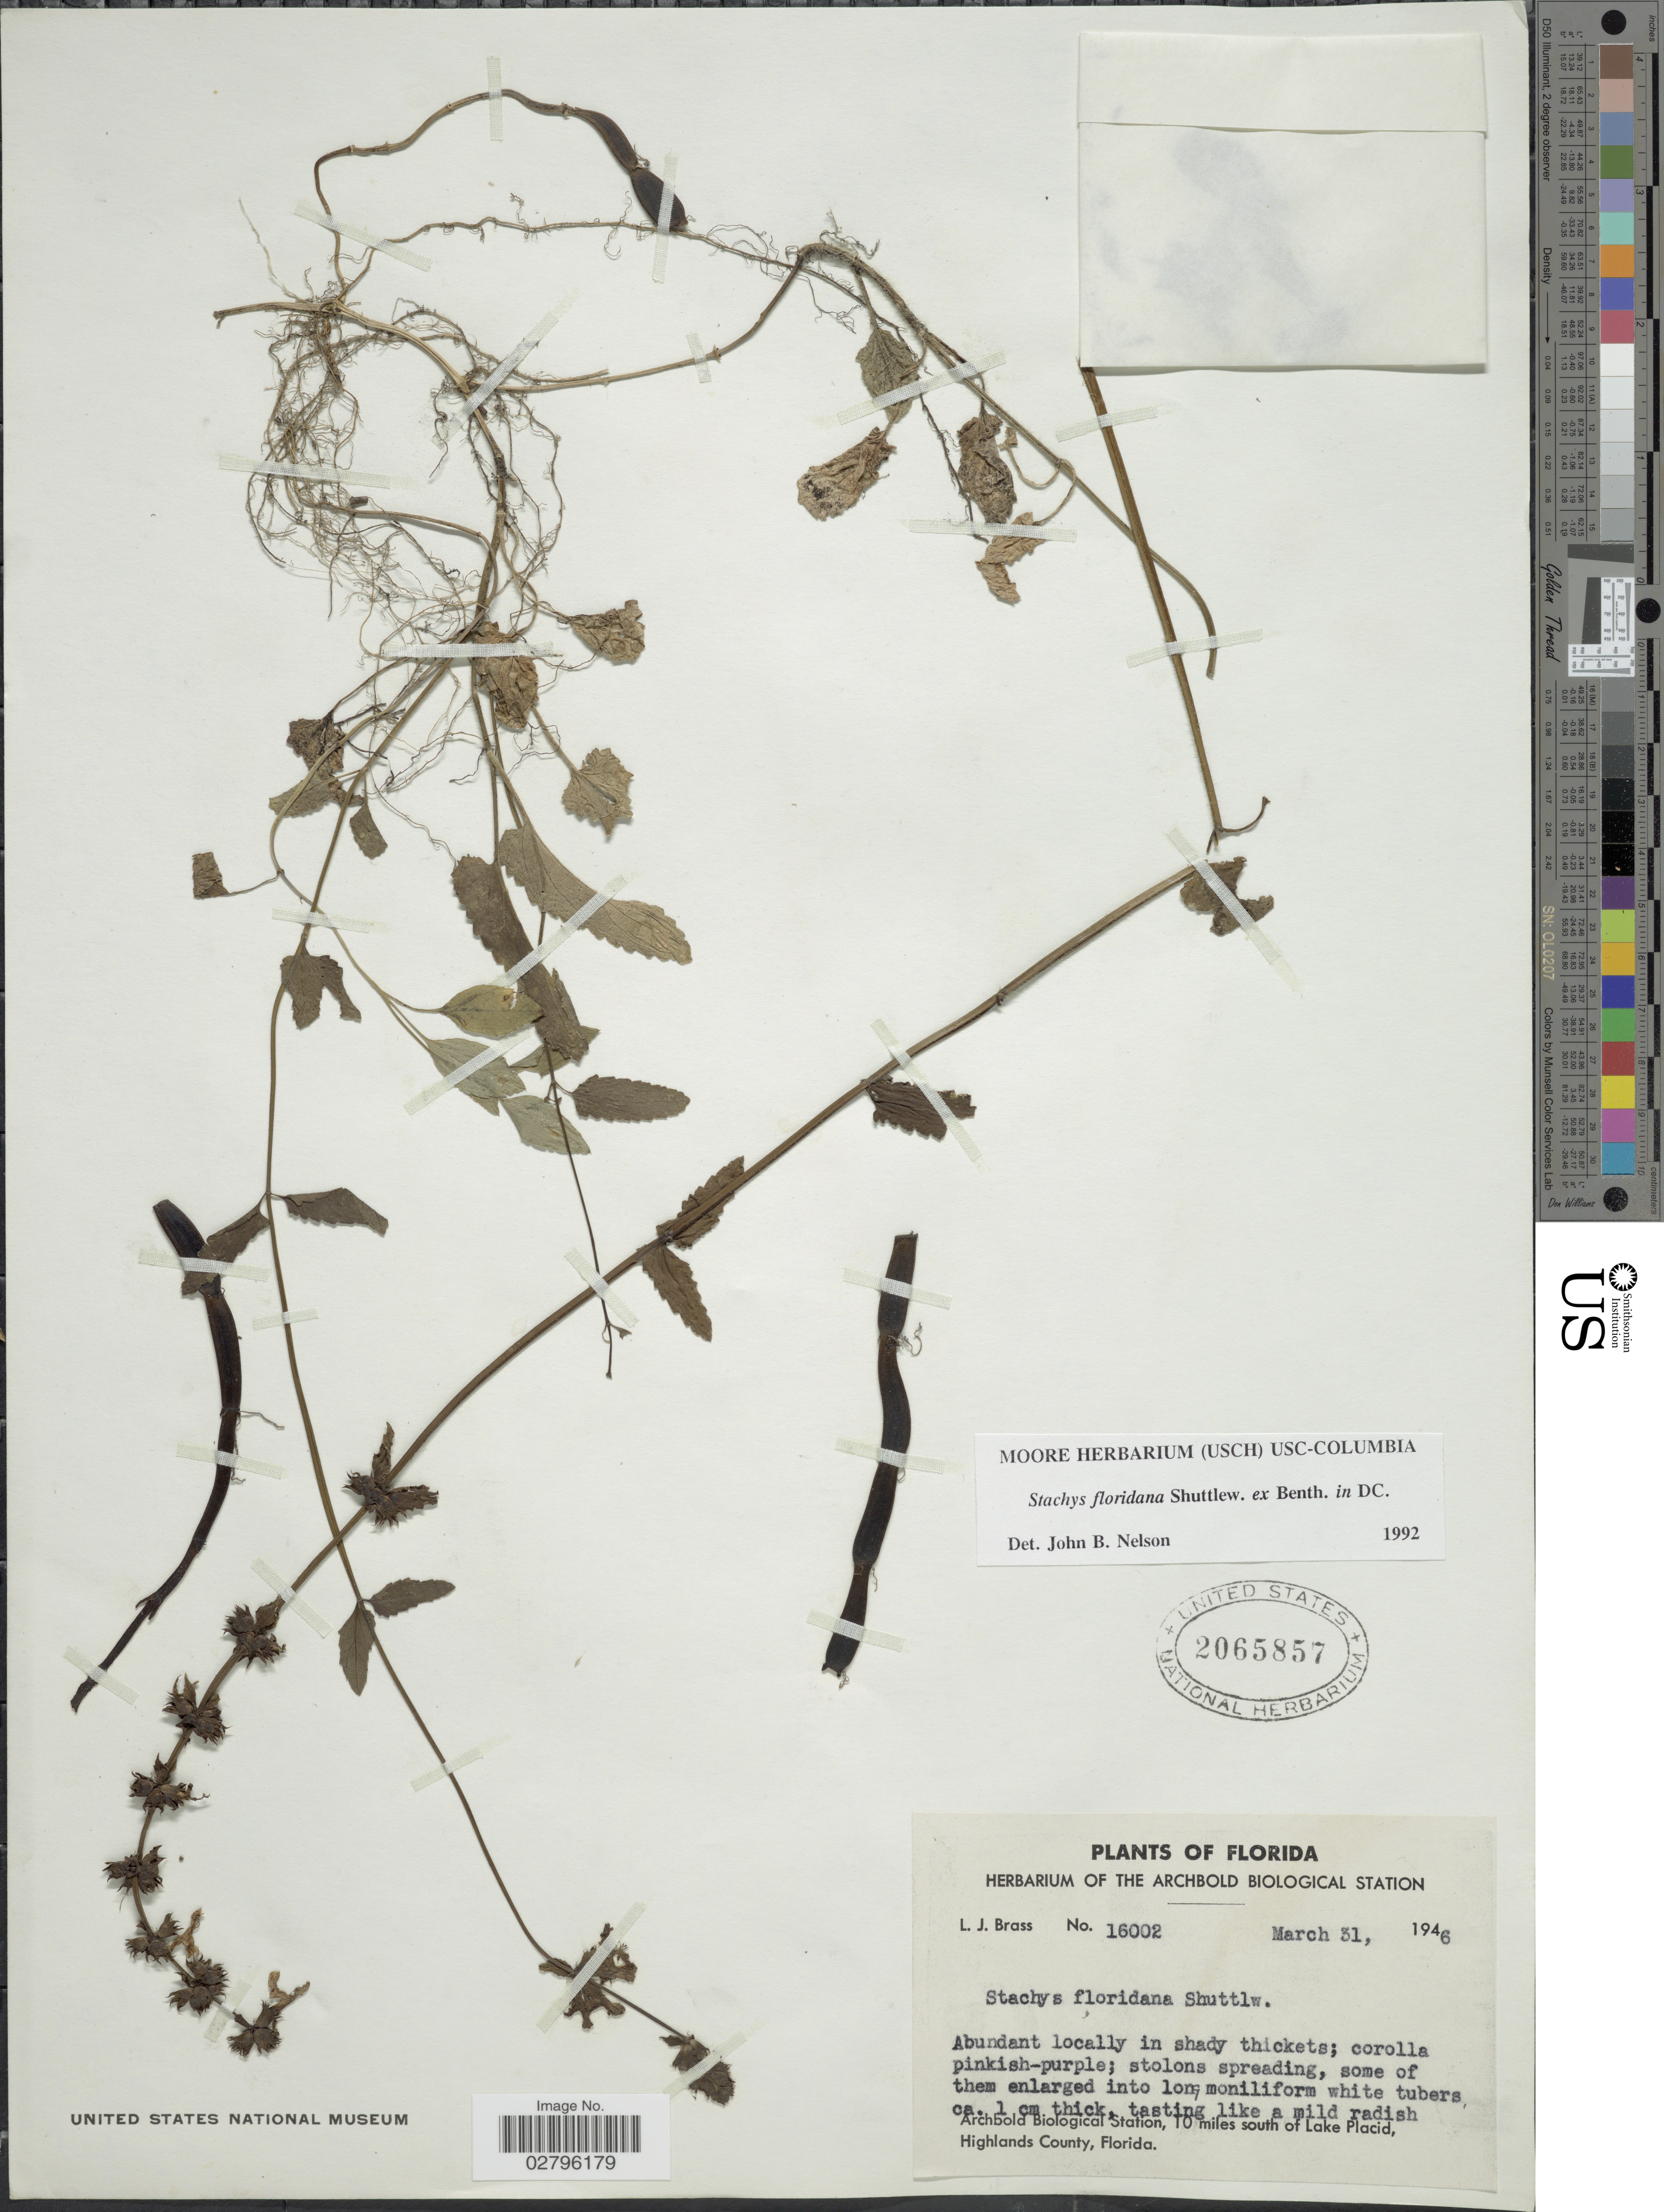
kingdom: Plantae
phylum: Tracheophyta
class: Magnoliopsida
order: Lamiales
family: Lamiaceae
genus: Stachys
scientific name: Stachys floridana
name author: Shuttlew. ex Benth.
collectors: L. J. Brass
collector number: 16002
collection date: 1946-03-31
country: United States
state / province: Florida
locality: Archbold Biological Station, 10 miles south of Lake Placid, Highlands County, Florida.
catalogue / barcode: US 2065857